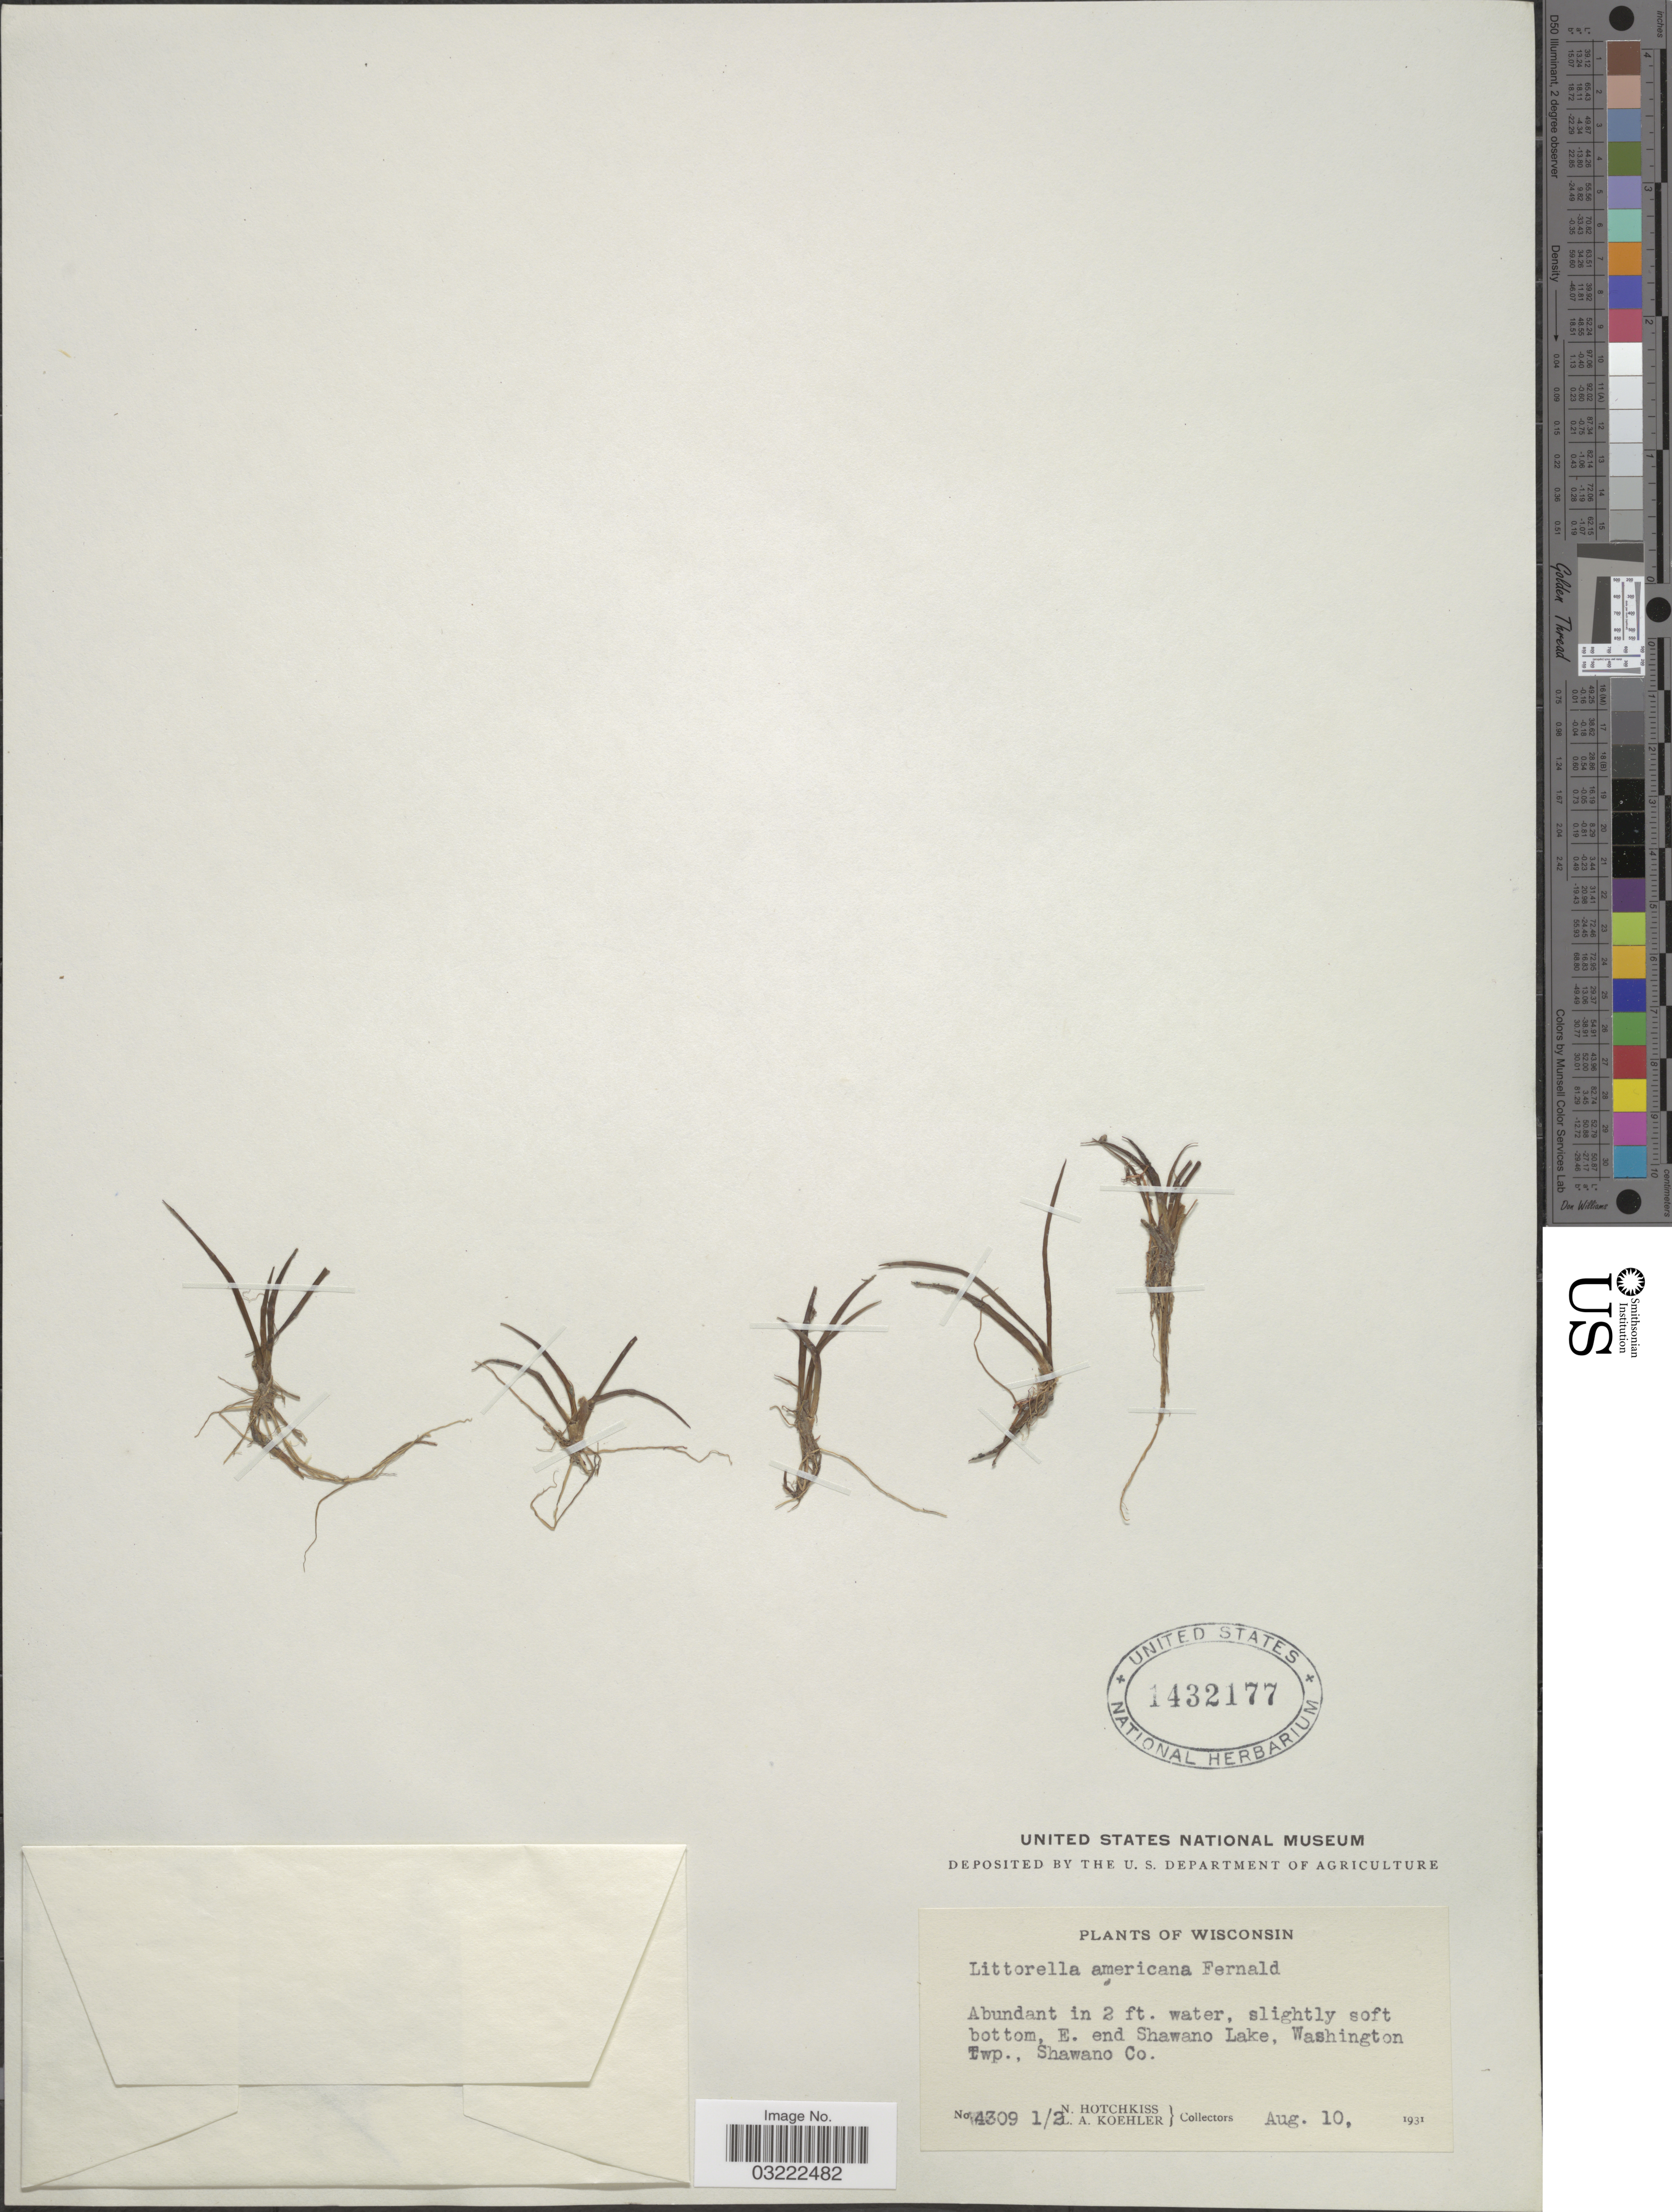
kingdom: Plantae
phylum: Tracheophyta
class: Magnoliopsida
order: Lamiales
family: Plantaginaceae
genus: Littorella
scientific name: Littorella americana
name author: Fernald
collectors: N. Hotchkiss & L. Koehler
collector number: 4309½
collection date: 1931-08-10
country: United States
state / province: Wisconsin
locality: E. end Shawano Lake, Washington Twp., Shawano Co.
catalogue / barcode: US 1432177